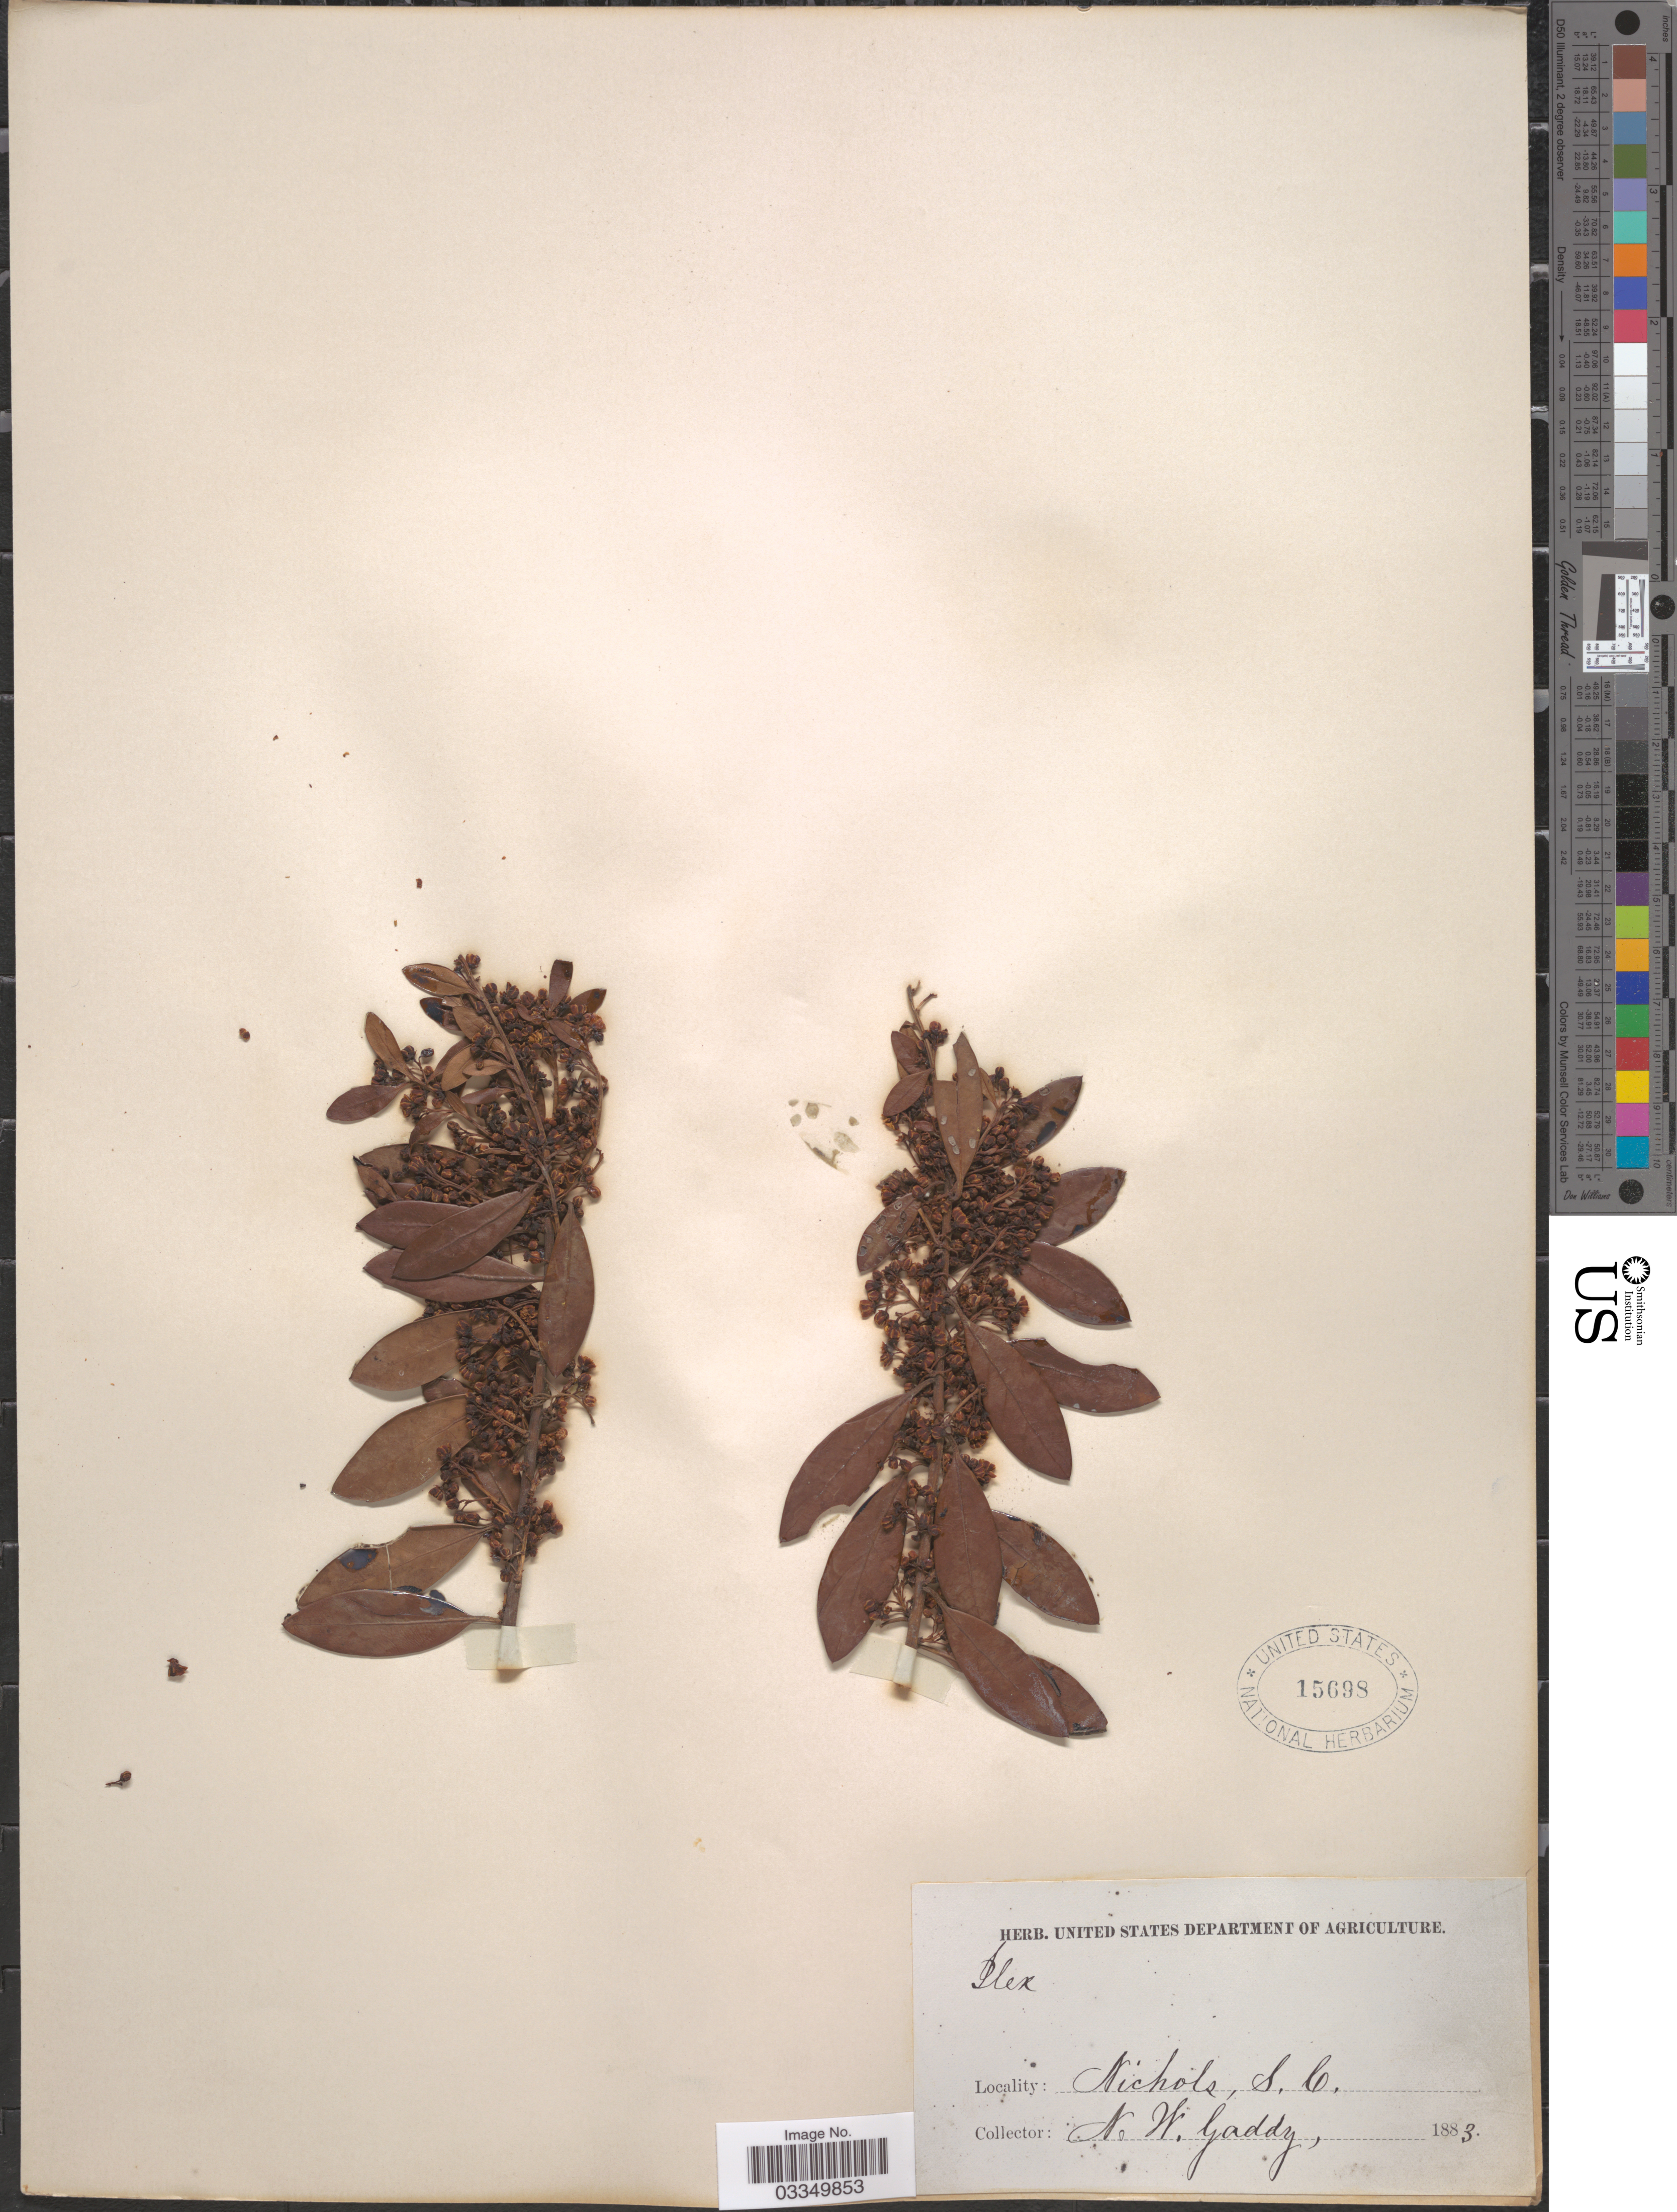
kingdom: Plantae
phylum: Tracheophyta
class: Magnoliopsida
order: Aquifoliales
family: Aquifoliaceae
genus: Ilex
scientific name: Ilex glabra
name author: (L.) A. Gray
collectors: N. Gaddy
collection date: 1883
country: United States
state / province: South Carolina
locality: Nichols.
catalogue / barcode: US 15698